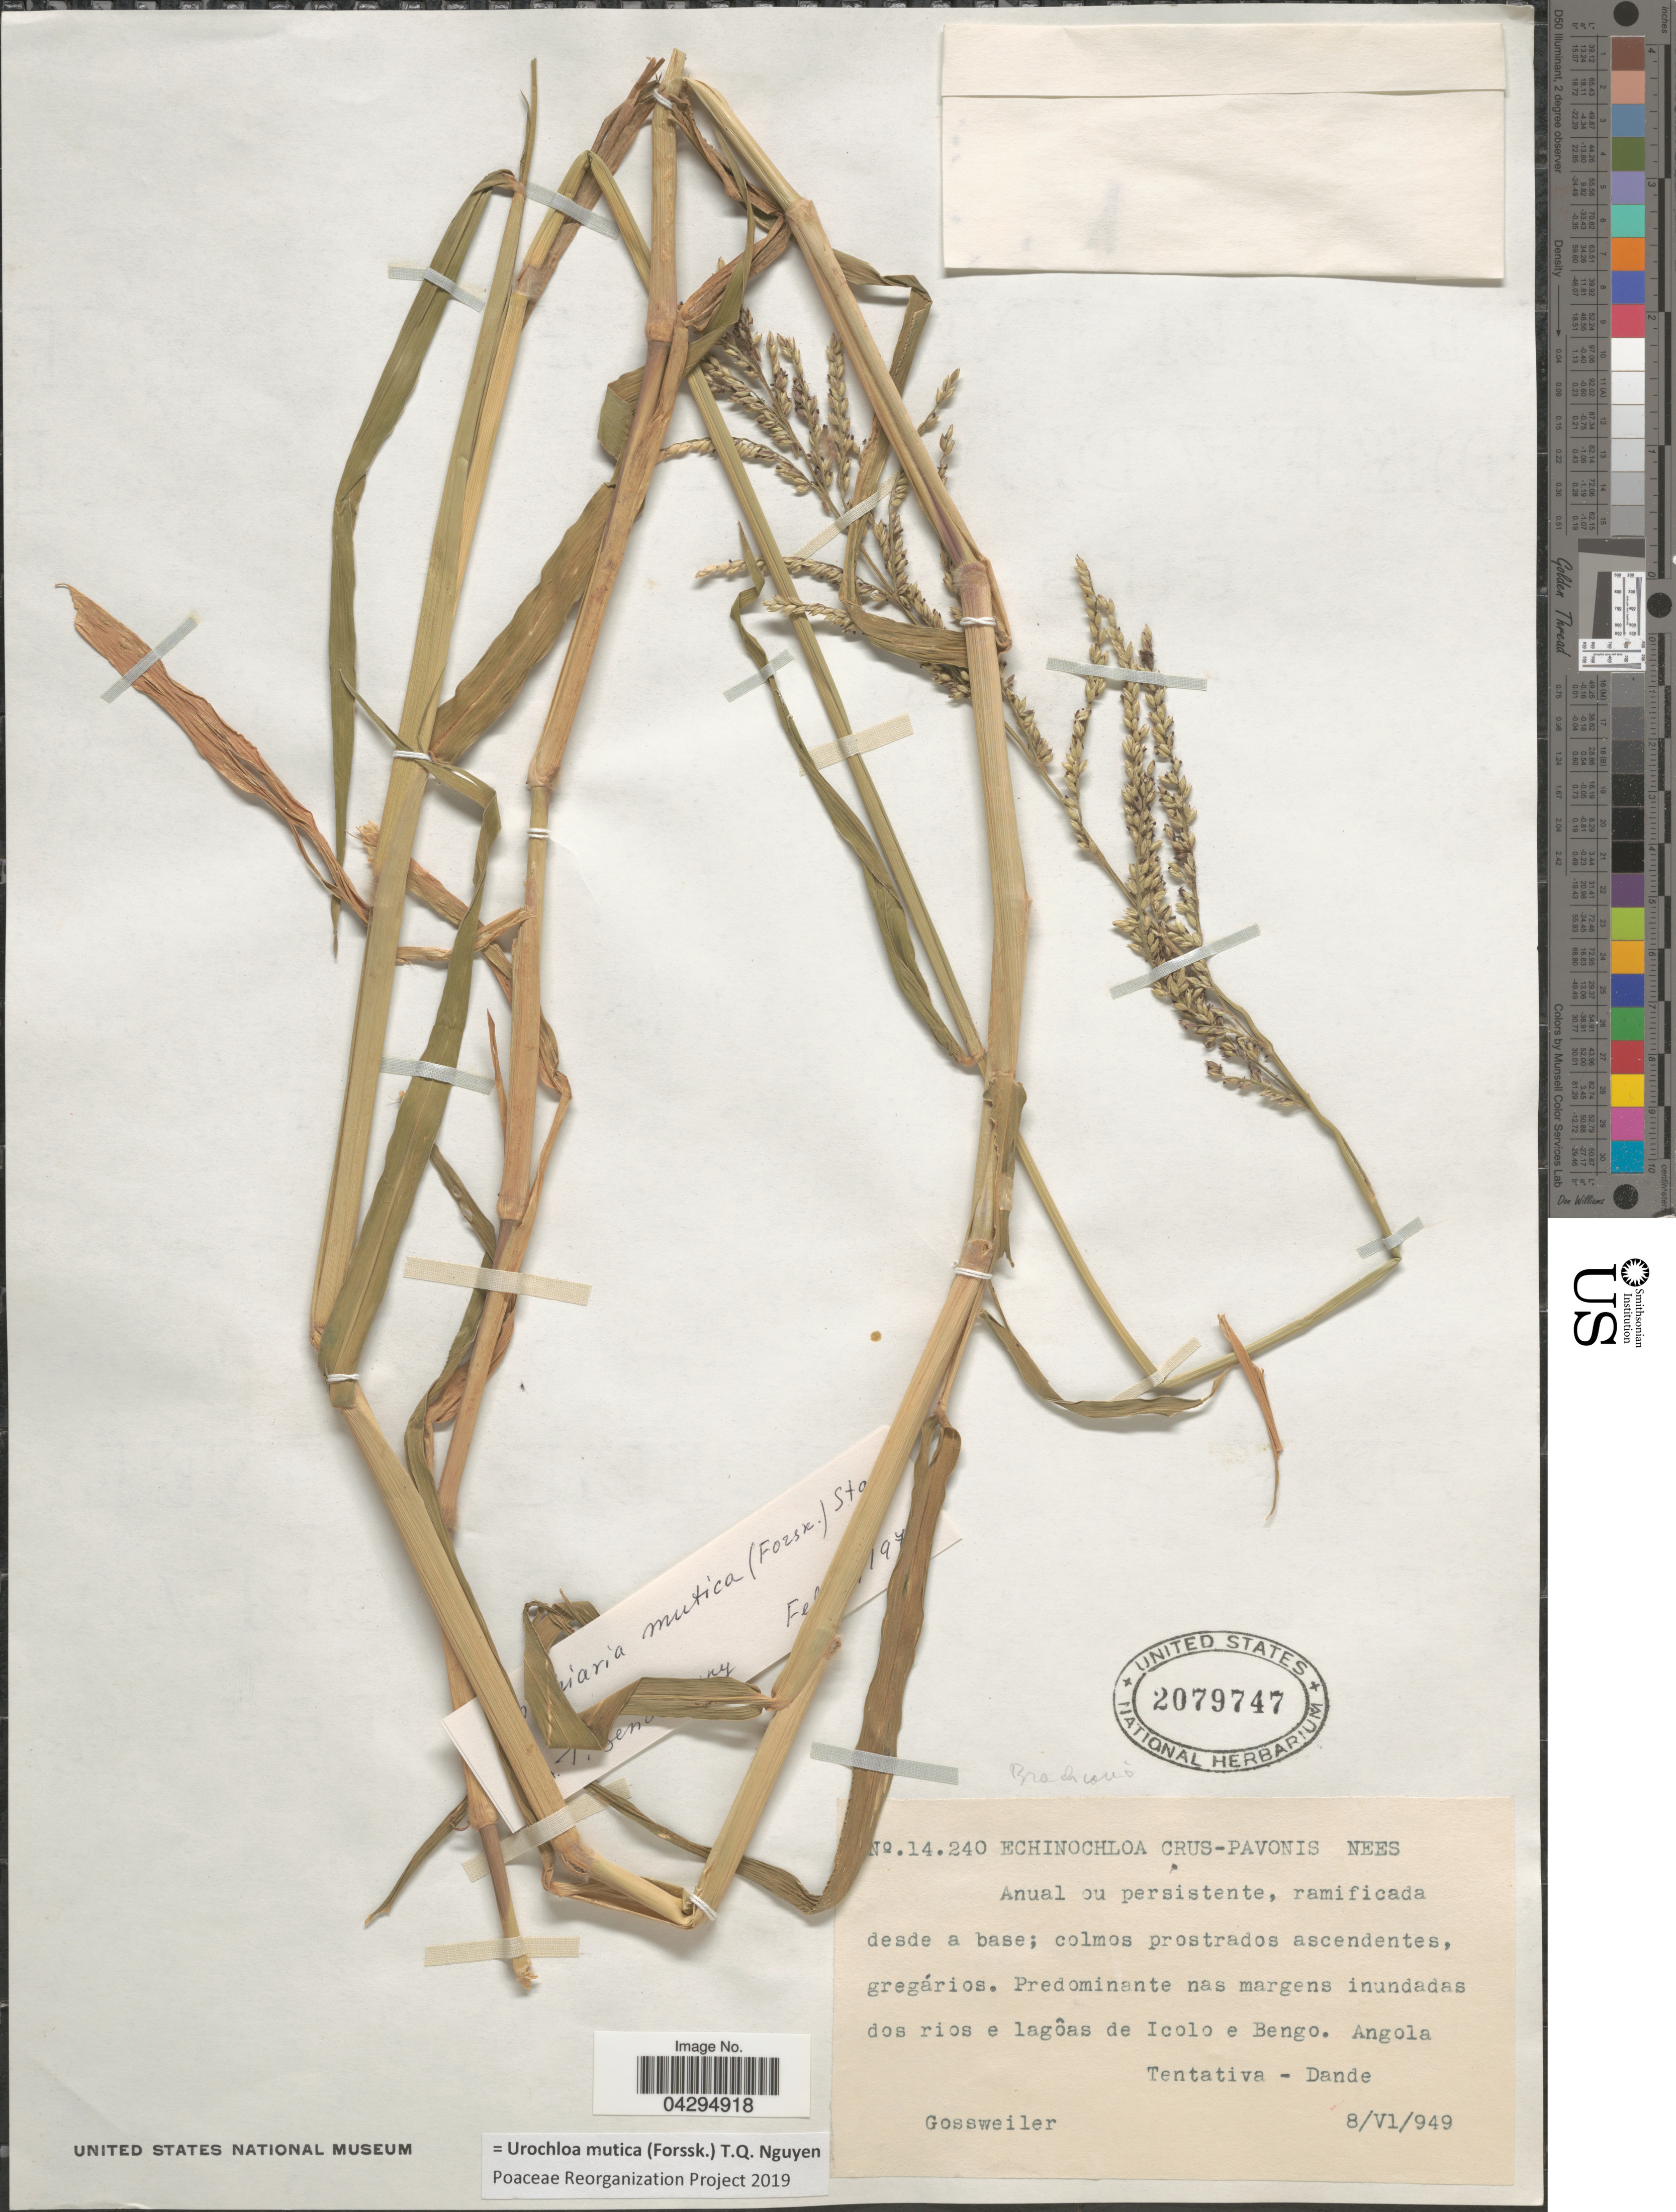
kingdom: Plantae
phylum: Tracheophyta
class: Liliopsida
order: Poales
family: Poaceae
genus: Urochloa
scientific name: Urochloa mutica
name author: (Forssk.) T.Q. Nguyen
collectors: -. Gossweiler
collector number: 14240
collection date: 1949-06-08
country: Angola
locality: Predominante nas margens inundadas dos rios e lagôas de Icolo e Bengo. Tentativa - Dande.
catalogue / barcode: US 2079747